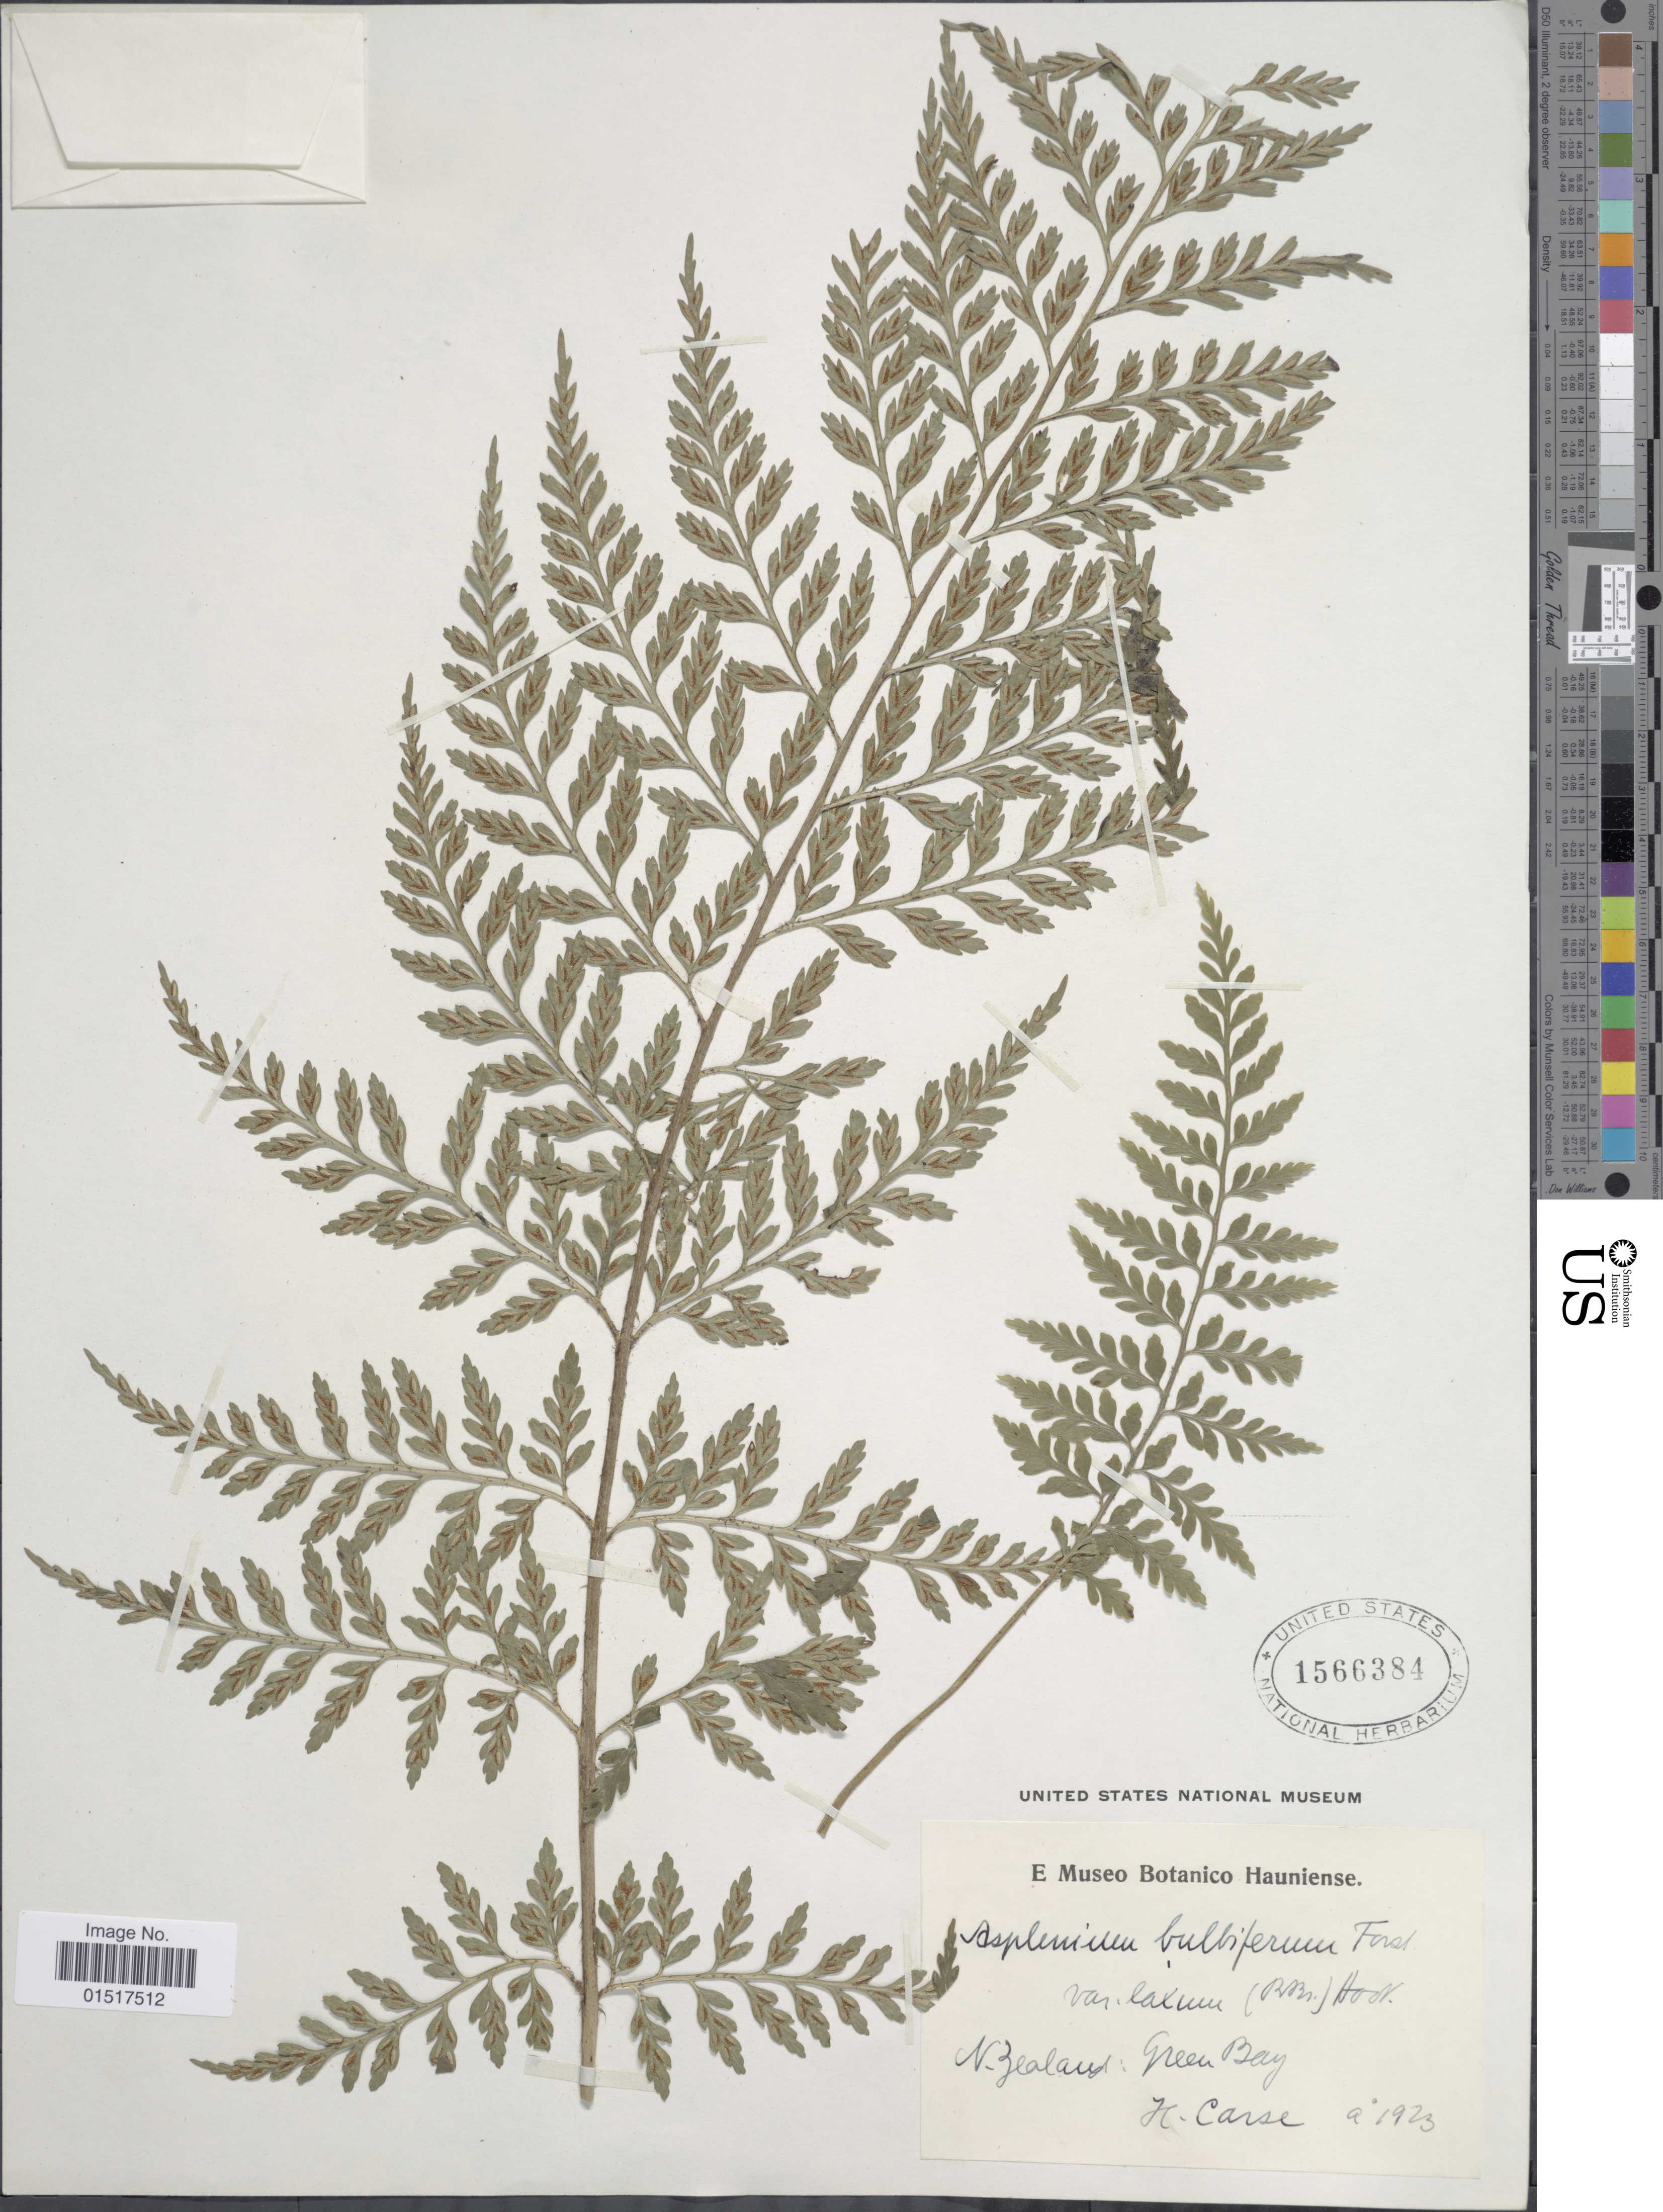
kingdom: Plantae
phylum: Tracheophyta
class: Polypodiopsida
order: Polypodiales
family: Aspleniaceae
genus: Asplenium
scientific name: Asplenium bulbiferum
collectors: H. Carse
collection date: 1923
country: New Zealand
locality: Green Bay.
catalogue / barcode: US 1566384